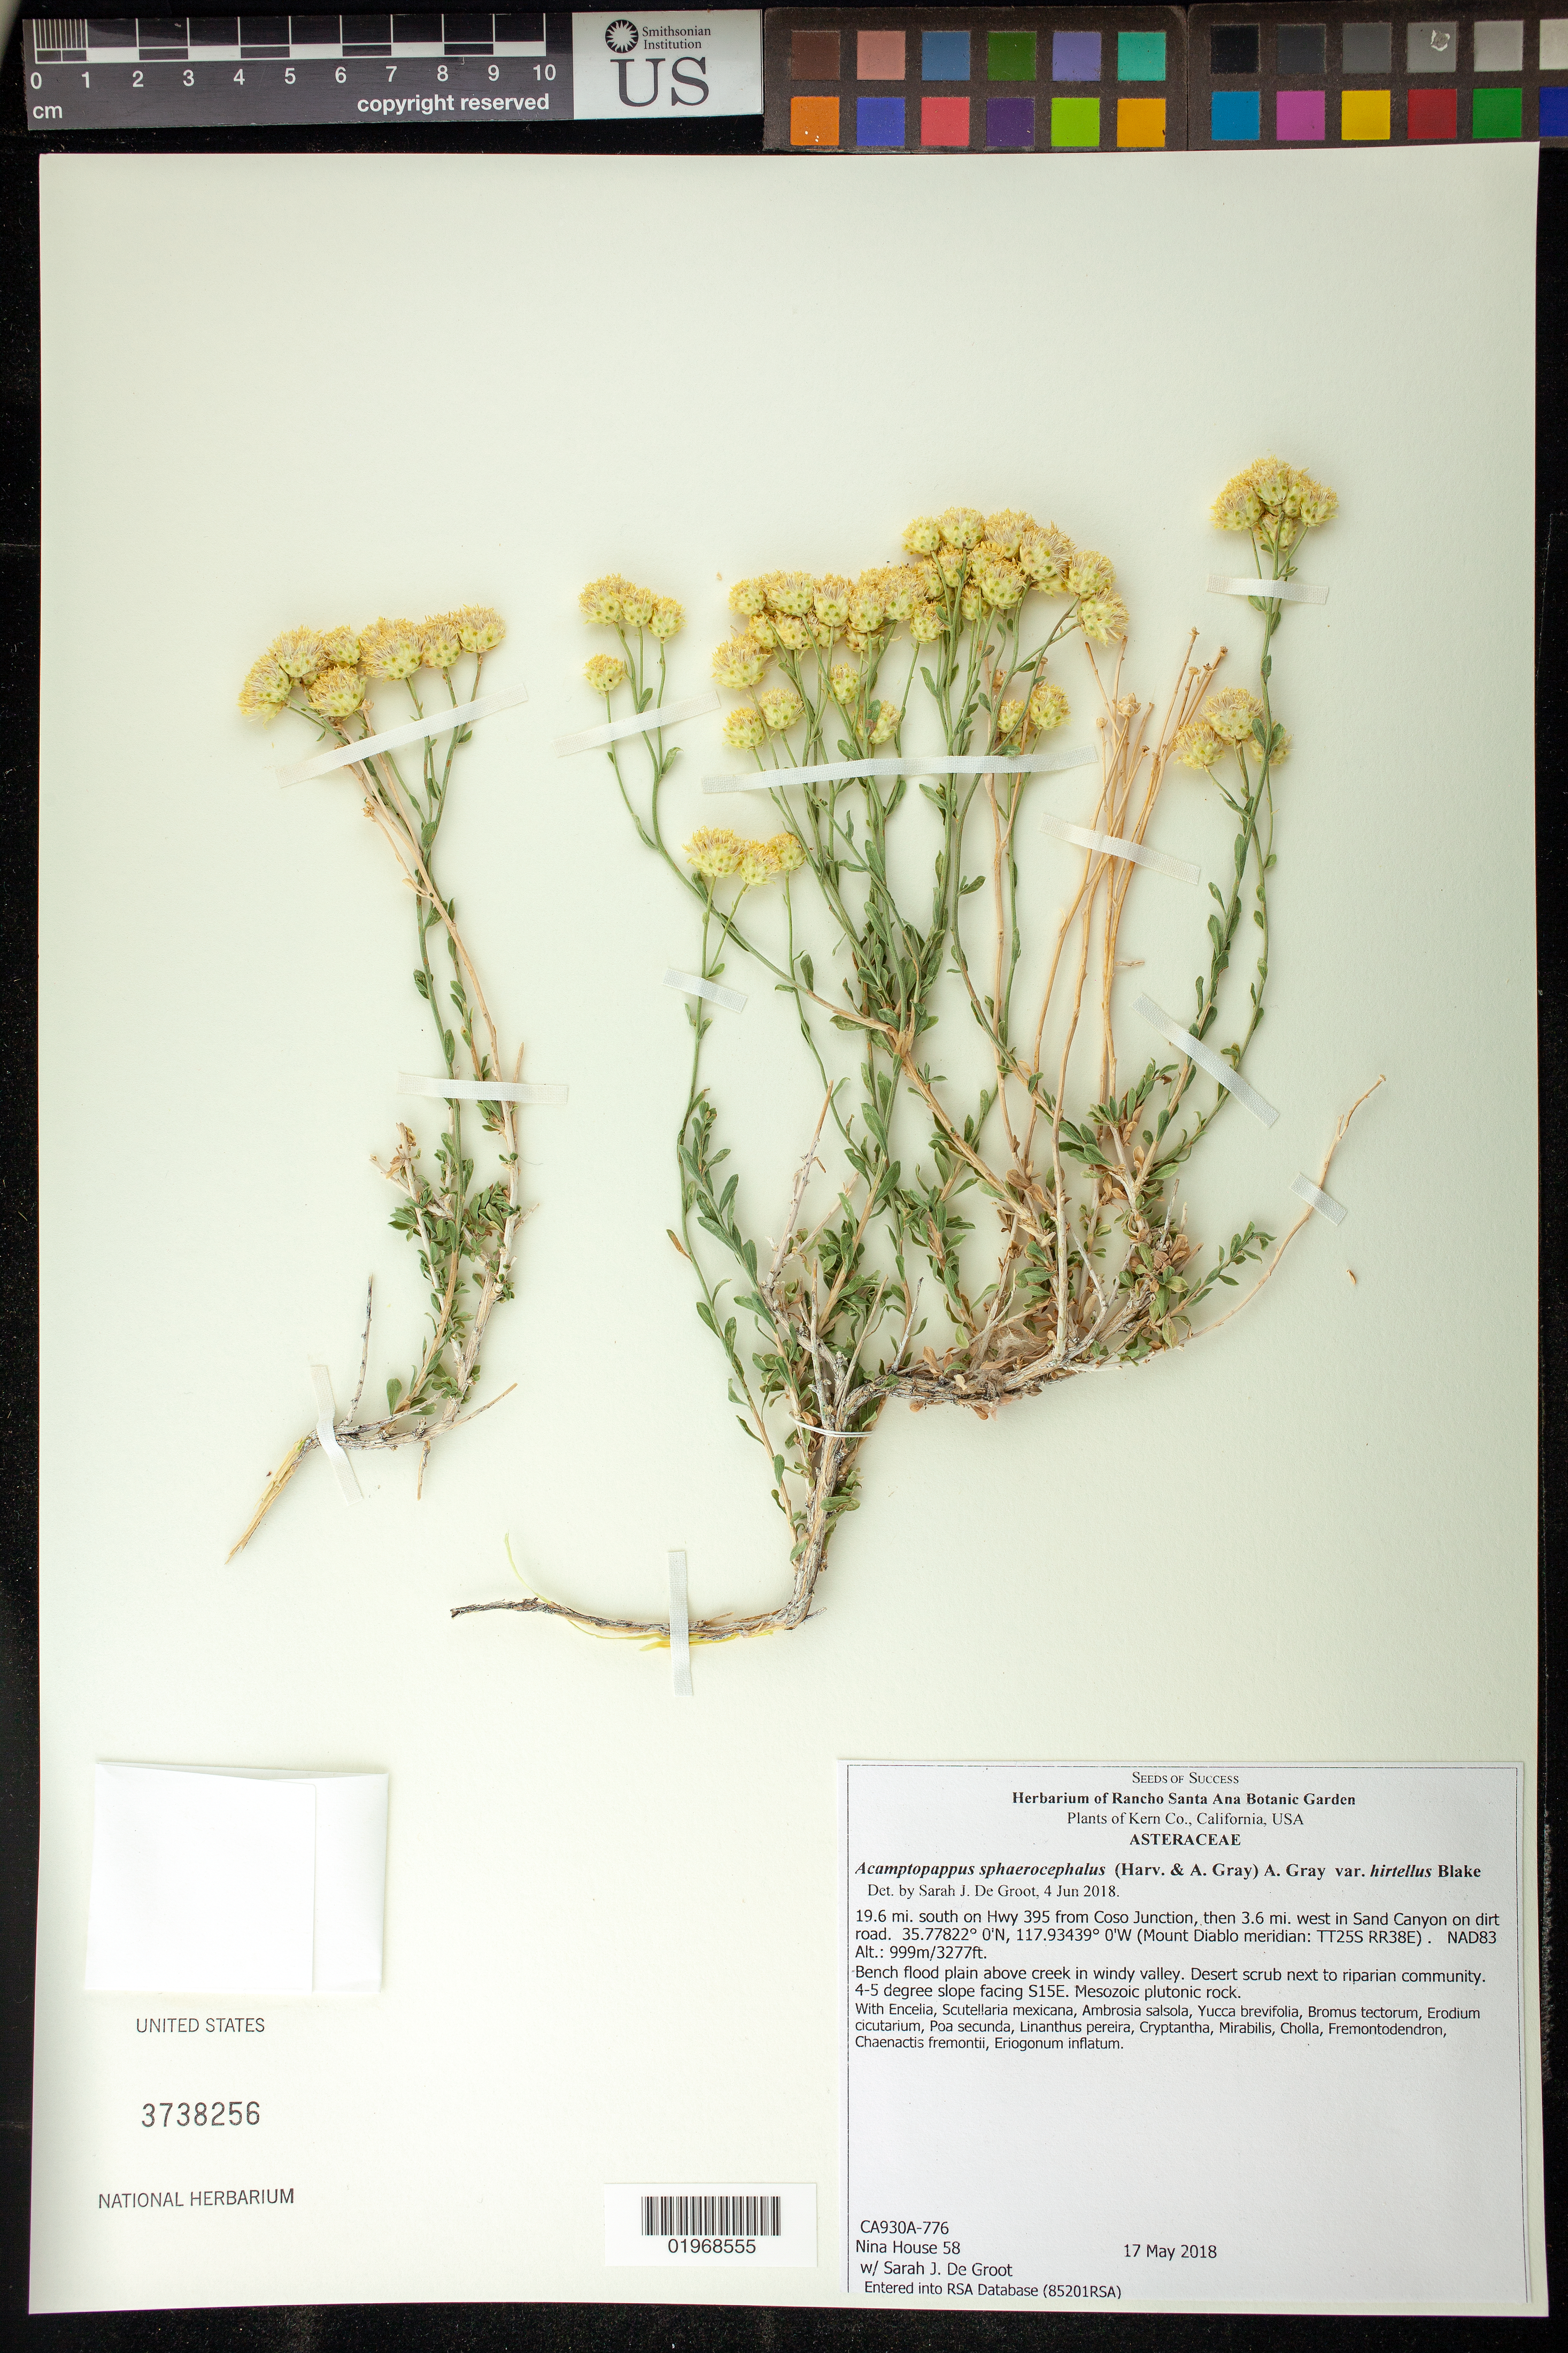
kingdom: Plantae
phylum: Tracheophyta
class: Magnoliopsida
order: Asterales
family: Asteraceae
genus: Acamptopappus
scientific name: Acamptopappus sphaerocephalus var. hirtellus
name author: S.F. Blake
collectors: N. House & S. De Groot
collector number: CA930A-776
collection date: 2018-05-17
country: United States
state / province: California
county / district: Kern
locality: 19.6 mi. S on Hwy 395 from Coso Jct, 3.6 mi. west in Sand Canyon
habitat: Valley; bench/floodplain above creek. Mojave desert scrub.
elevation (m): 999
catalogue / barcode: US 3738256